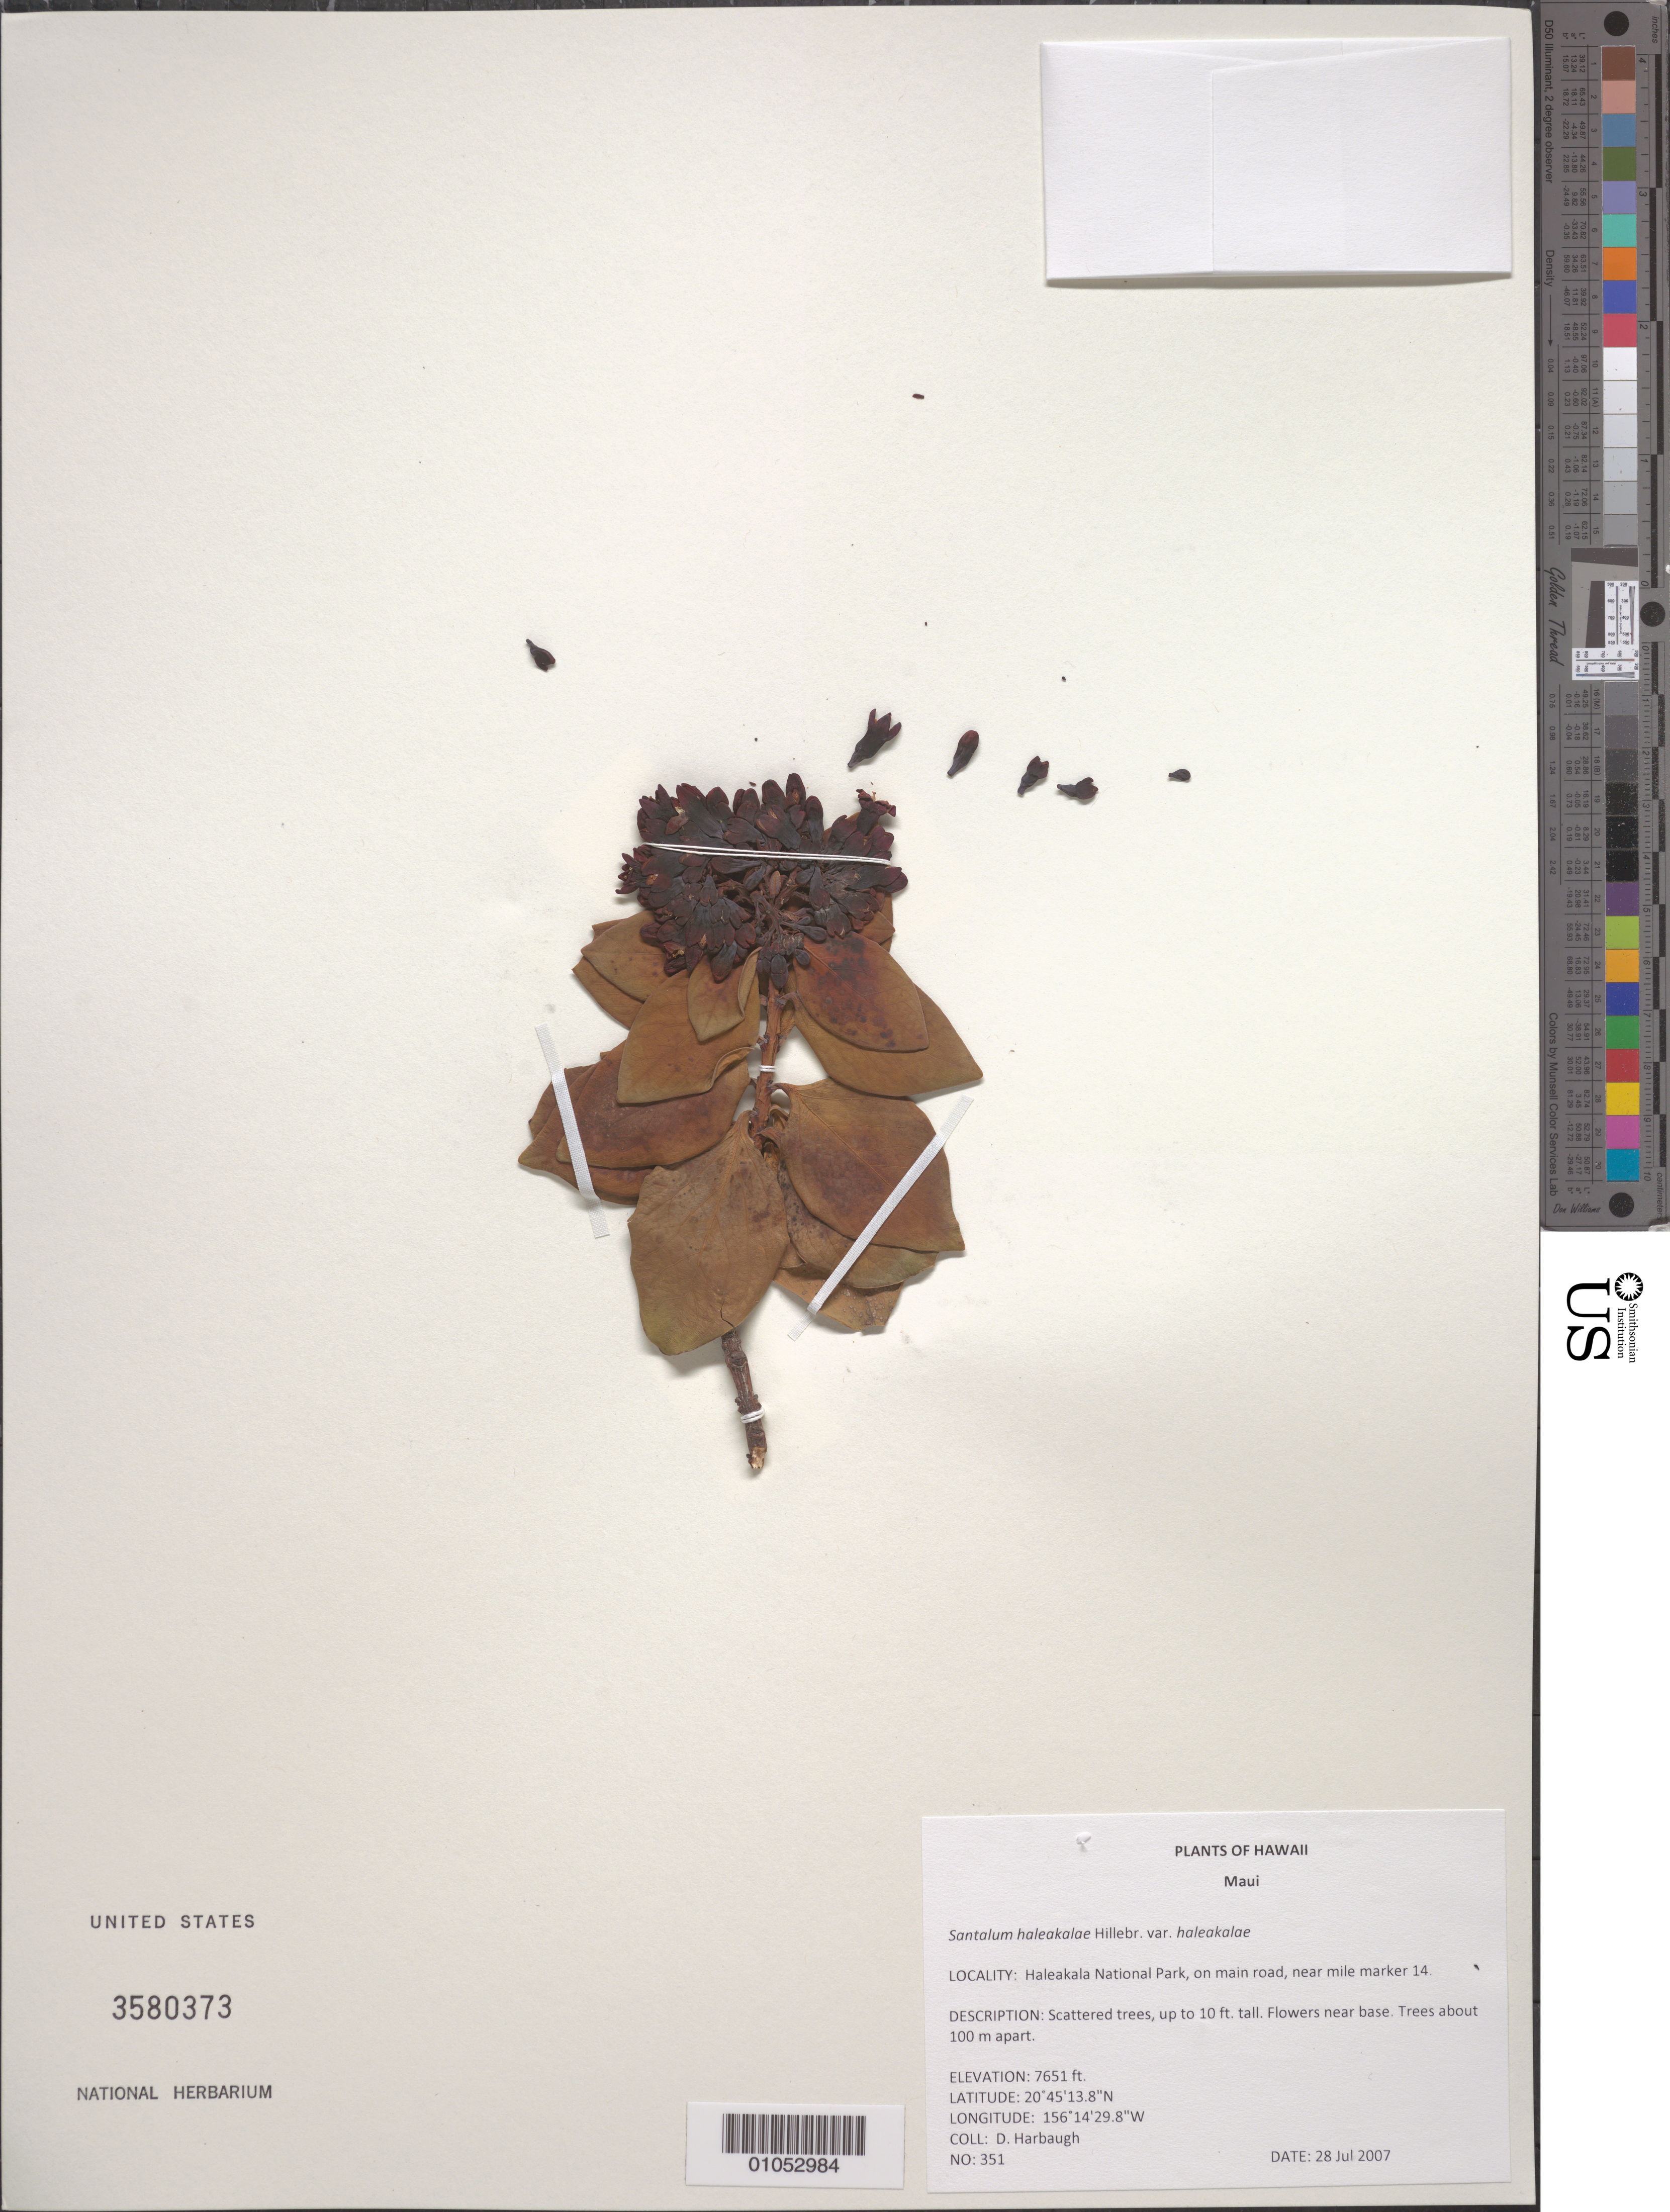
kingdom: Plantae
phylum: Tracheophyta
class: Magnoliopsida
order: Santalales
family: Santalaceae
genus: Santalum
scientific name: Santalum haleakalae var. haleakalae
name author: Hillebr.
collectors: D. Harbaugh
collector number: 351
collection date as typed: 28 Jul 2007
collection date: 2007-07-28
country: United States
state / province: Hawaii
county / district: Maui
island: Maui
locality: Haleakala National Park, on main road, near mile marker 14.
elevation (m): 2332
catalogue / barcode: US 3580373